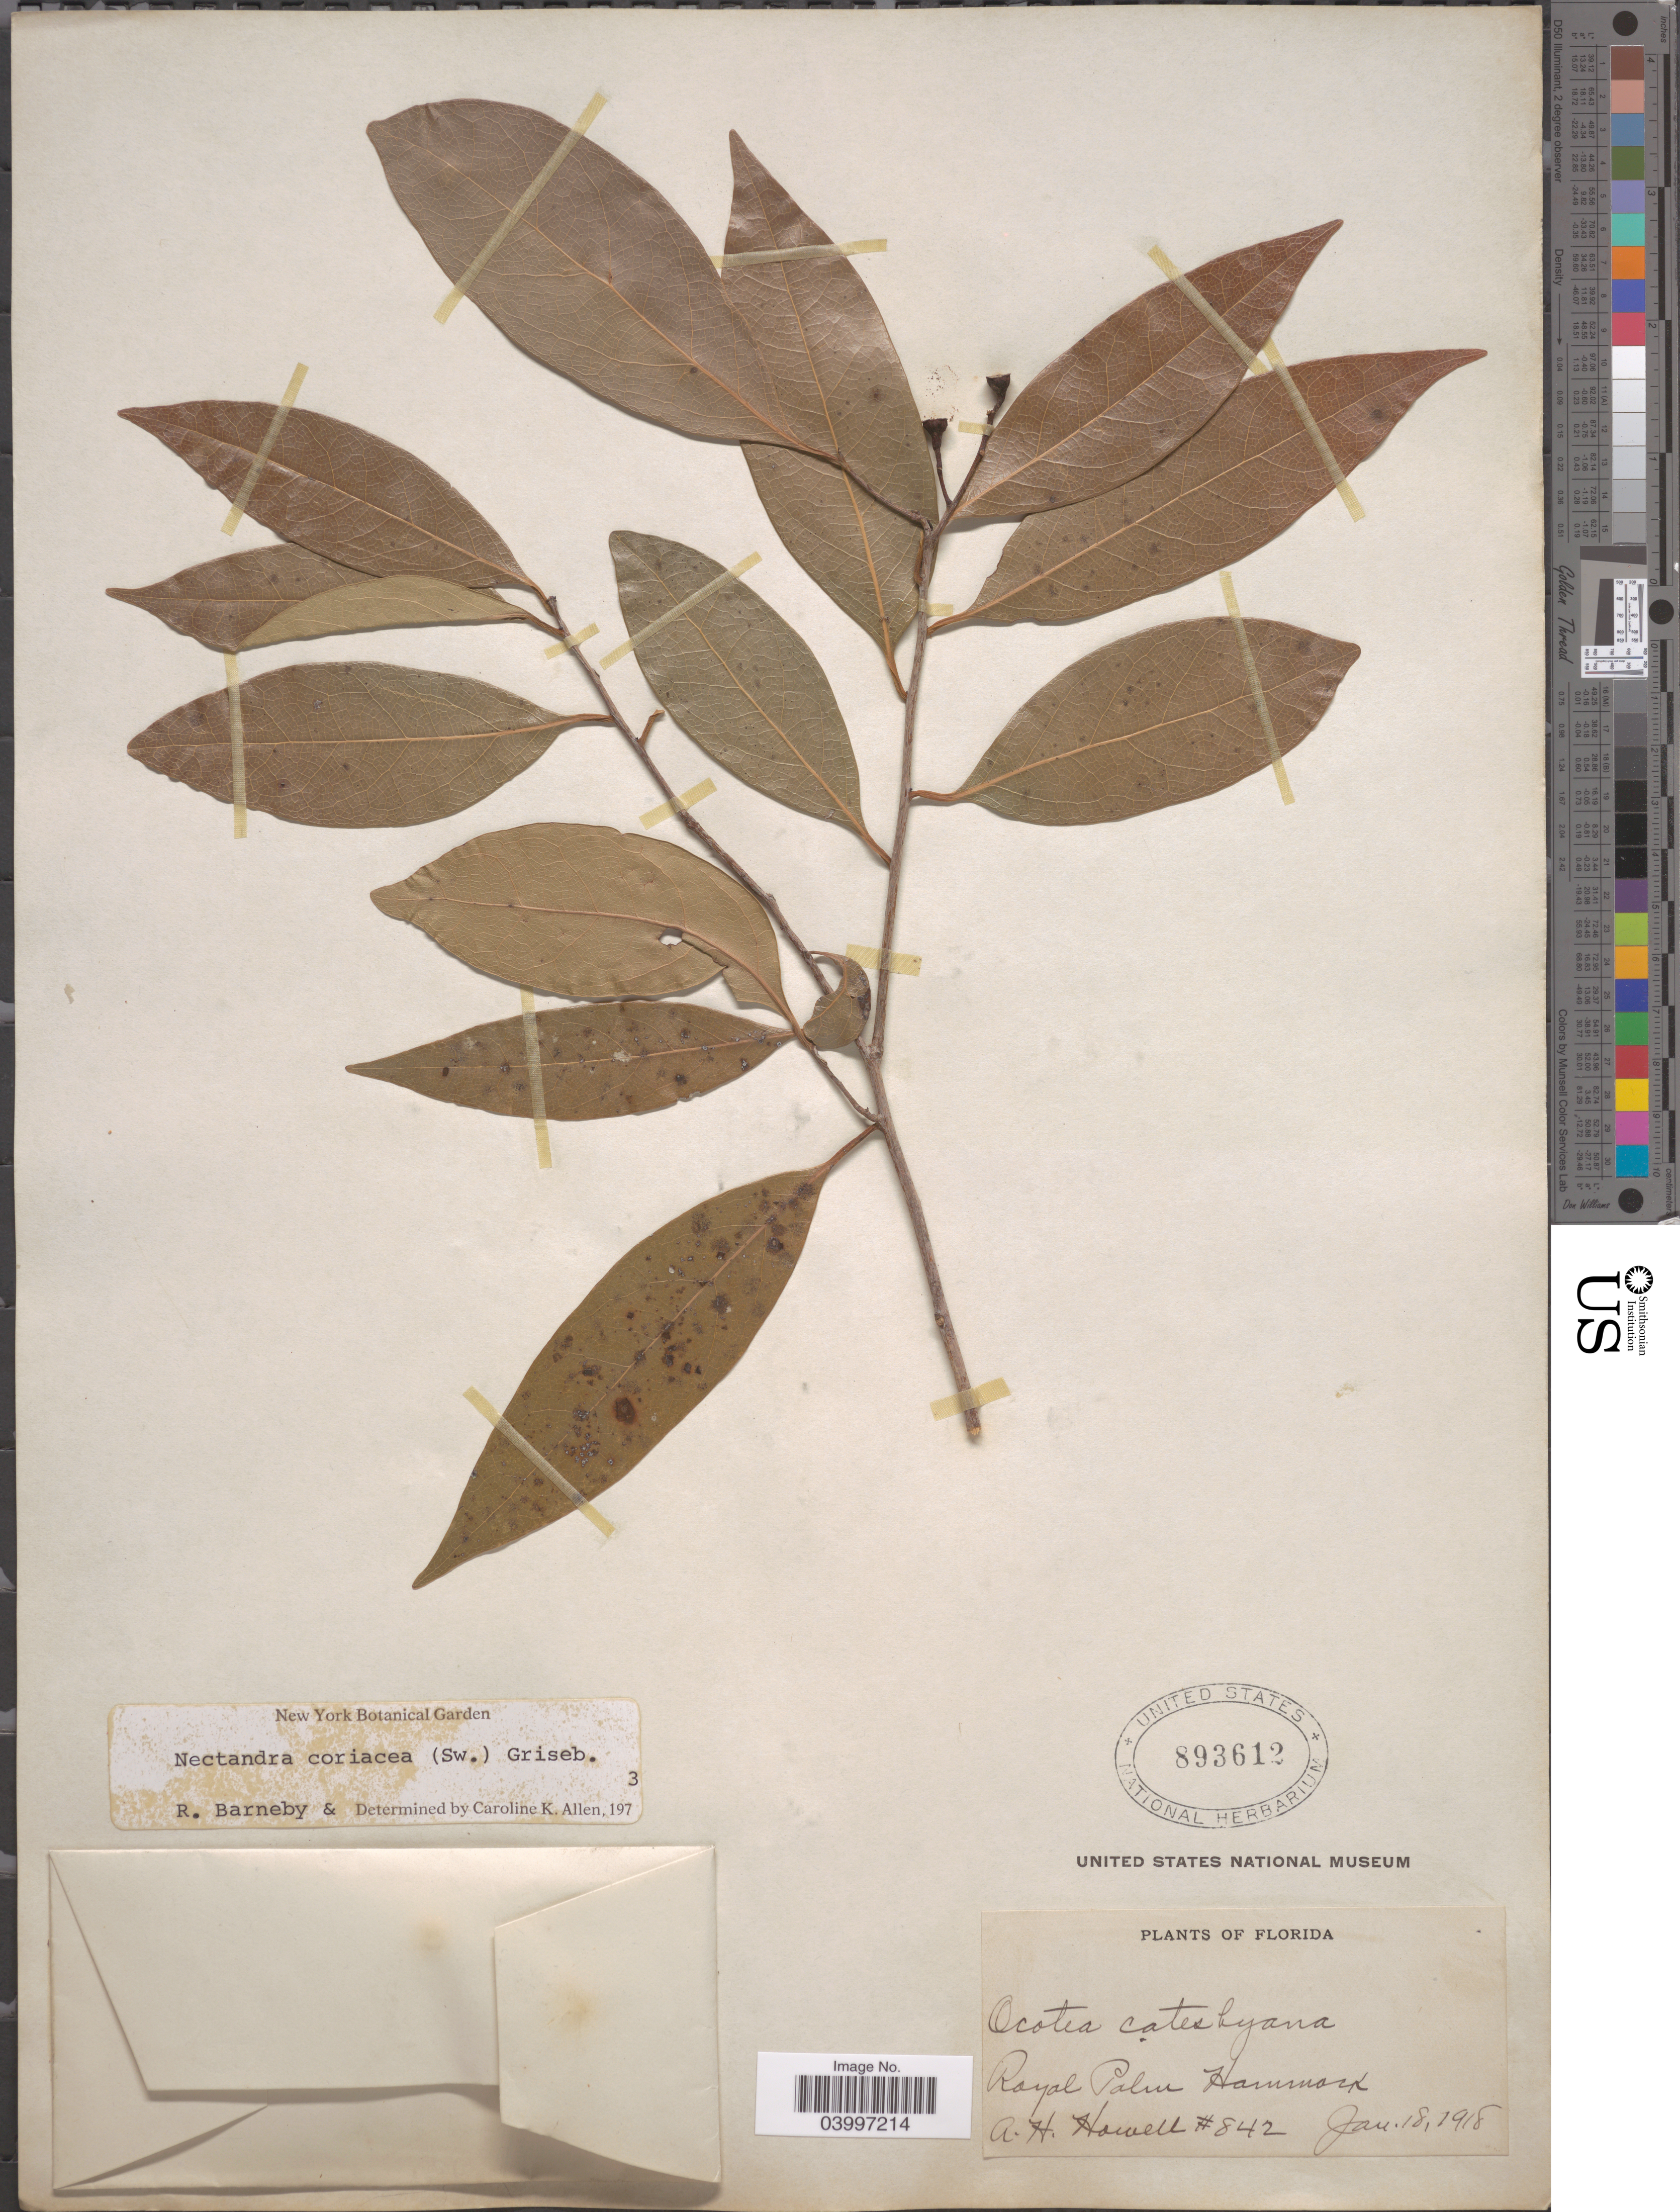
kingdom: Plantae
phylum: Tracheophyta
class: Magnoliopsida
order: Laurales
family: Lauraceae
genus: Nectandra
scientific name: Nectandra coriacea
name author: (Sw.) Griseb.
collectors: A. Howell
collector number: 842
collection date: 1918-01-18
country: United States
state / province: Florida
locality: Royal Palm Hammock.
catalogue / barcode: US 893612